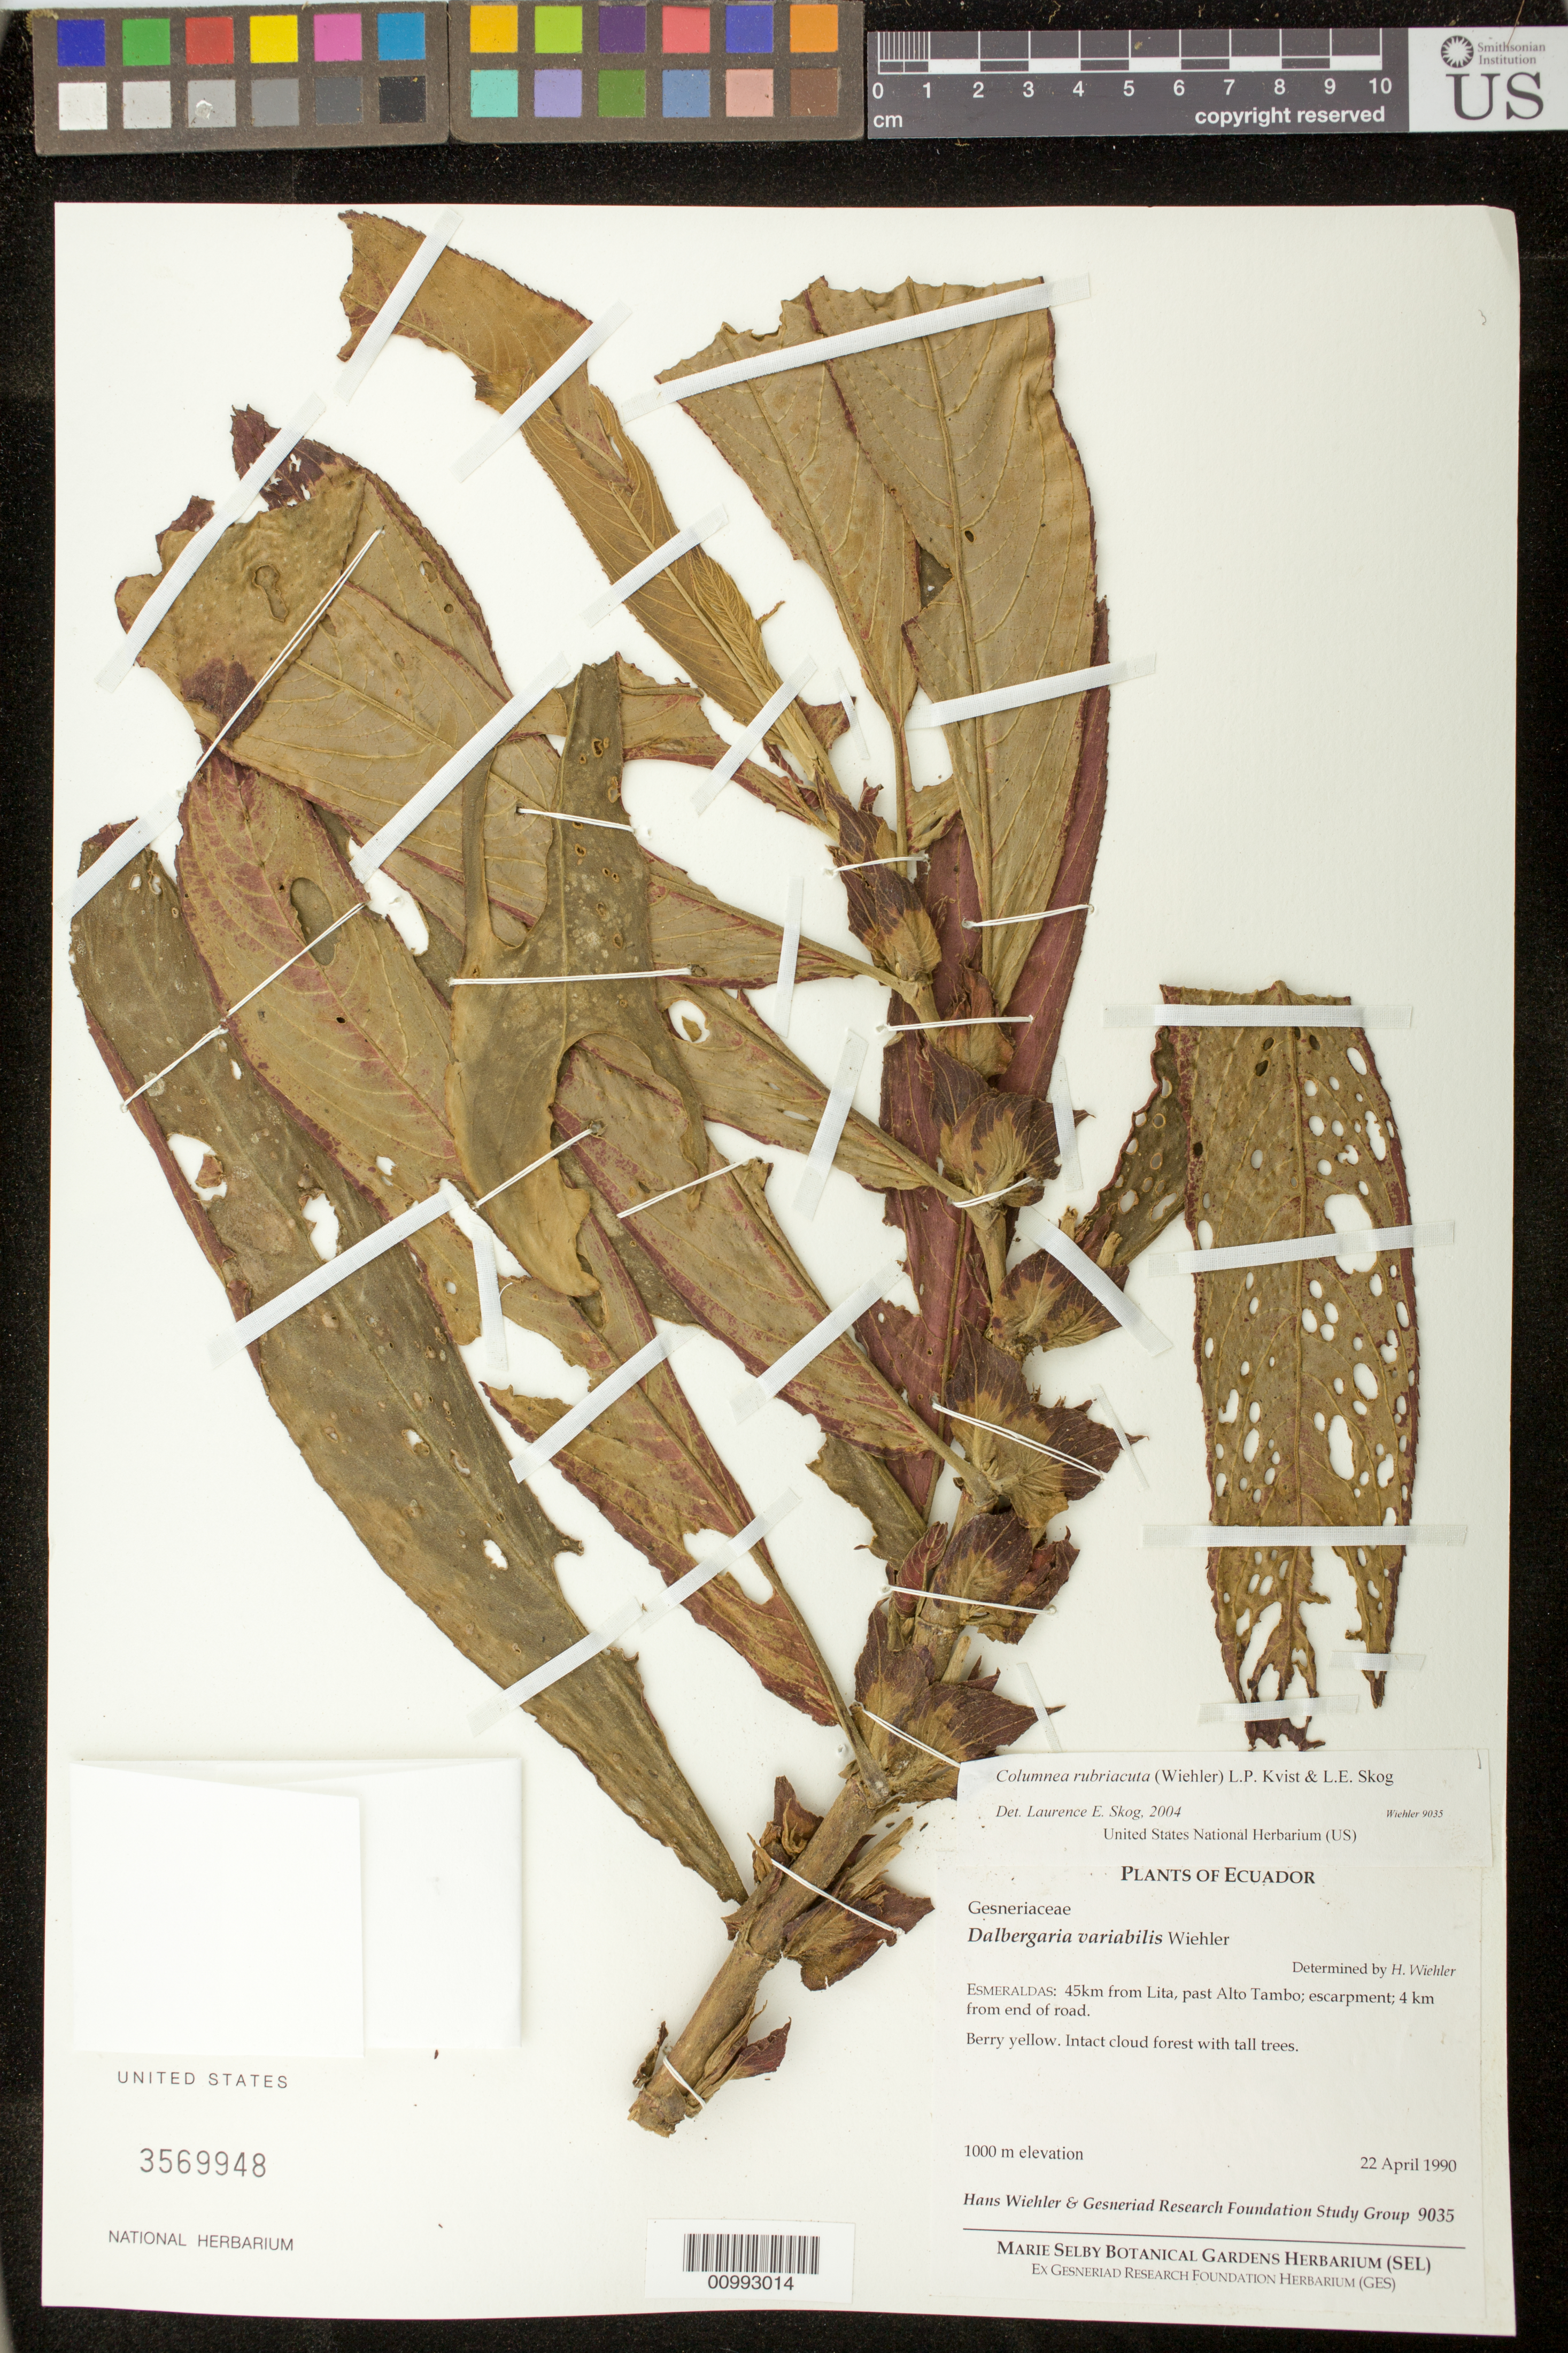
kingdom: Plantae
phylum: Tracheophyta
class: Magnoliopsida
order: Lamiales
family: Gesneriaceae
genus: Columnea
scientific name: Columnea rubriacuta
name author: (Wiehler) L.P. Kvist & L.E. Skog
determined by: Skog, Laurence E.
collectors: H. J. Wiehler & GRF Study Group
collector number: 9035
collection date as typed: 22 Apr 1990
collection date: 1990-04-22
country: Ecuador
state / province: Esmeraldas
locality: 45km from Lita, past Alto Tambo; escarpment; 4 km from end of road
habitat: Intact cloud forest with tall trees.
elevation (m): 1000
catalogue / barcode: US 3569948